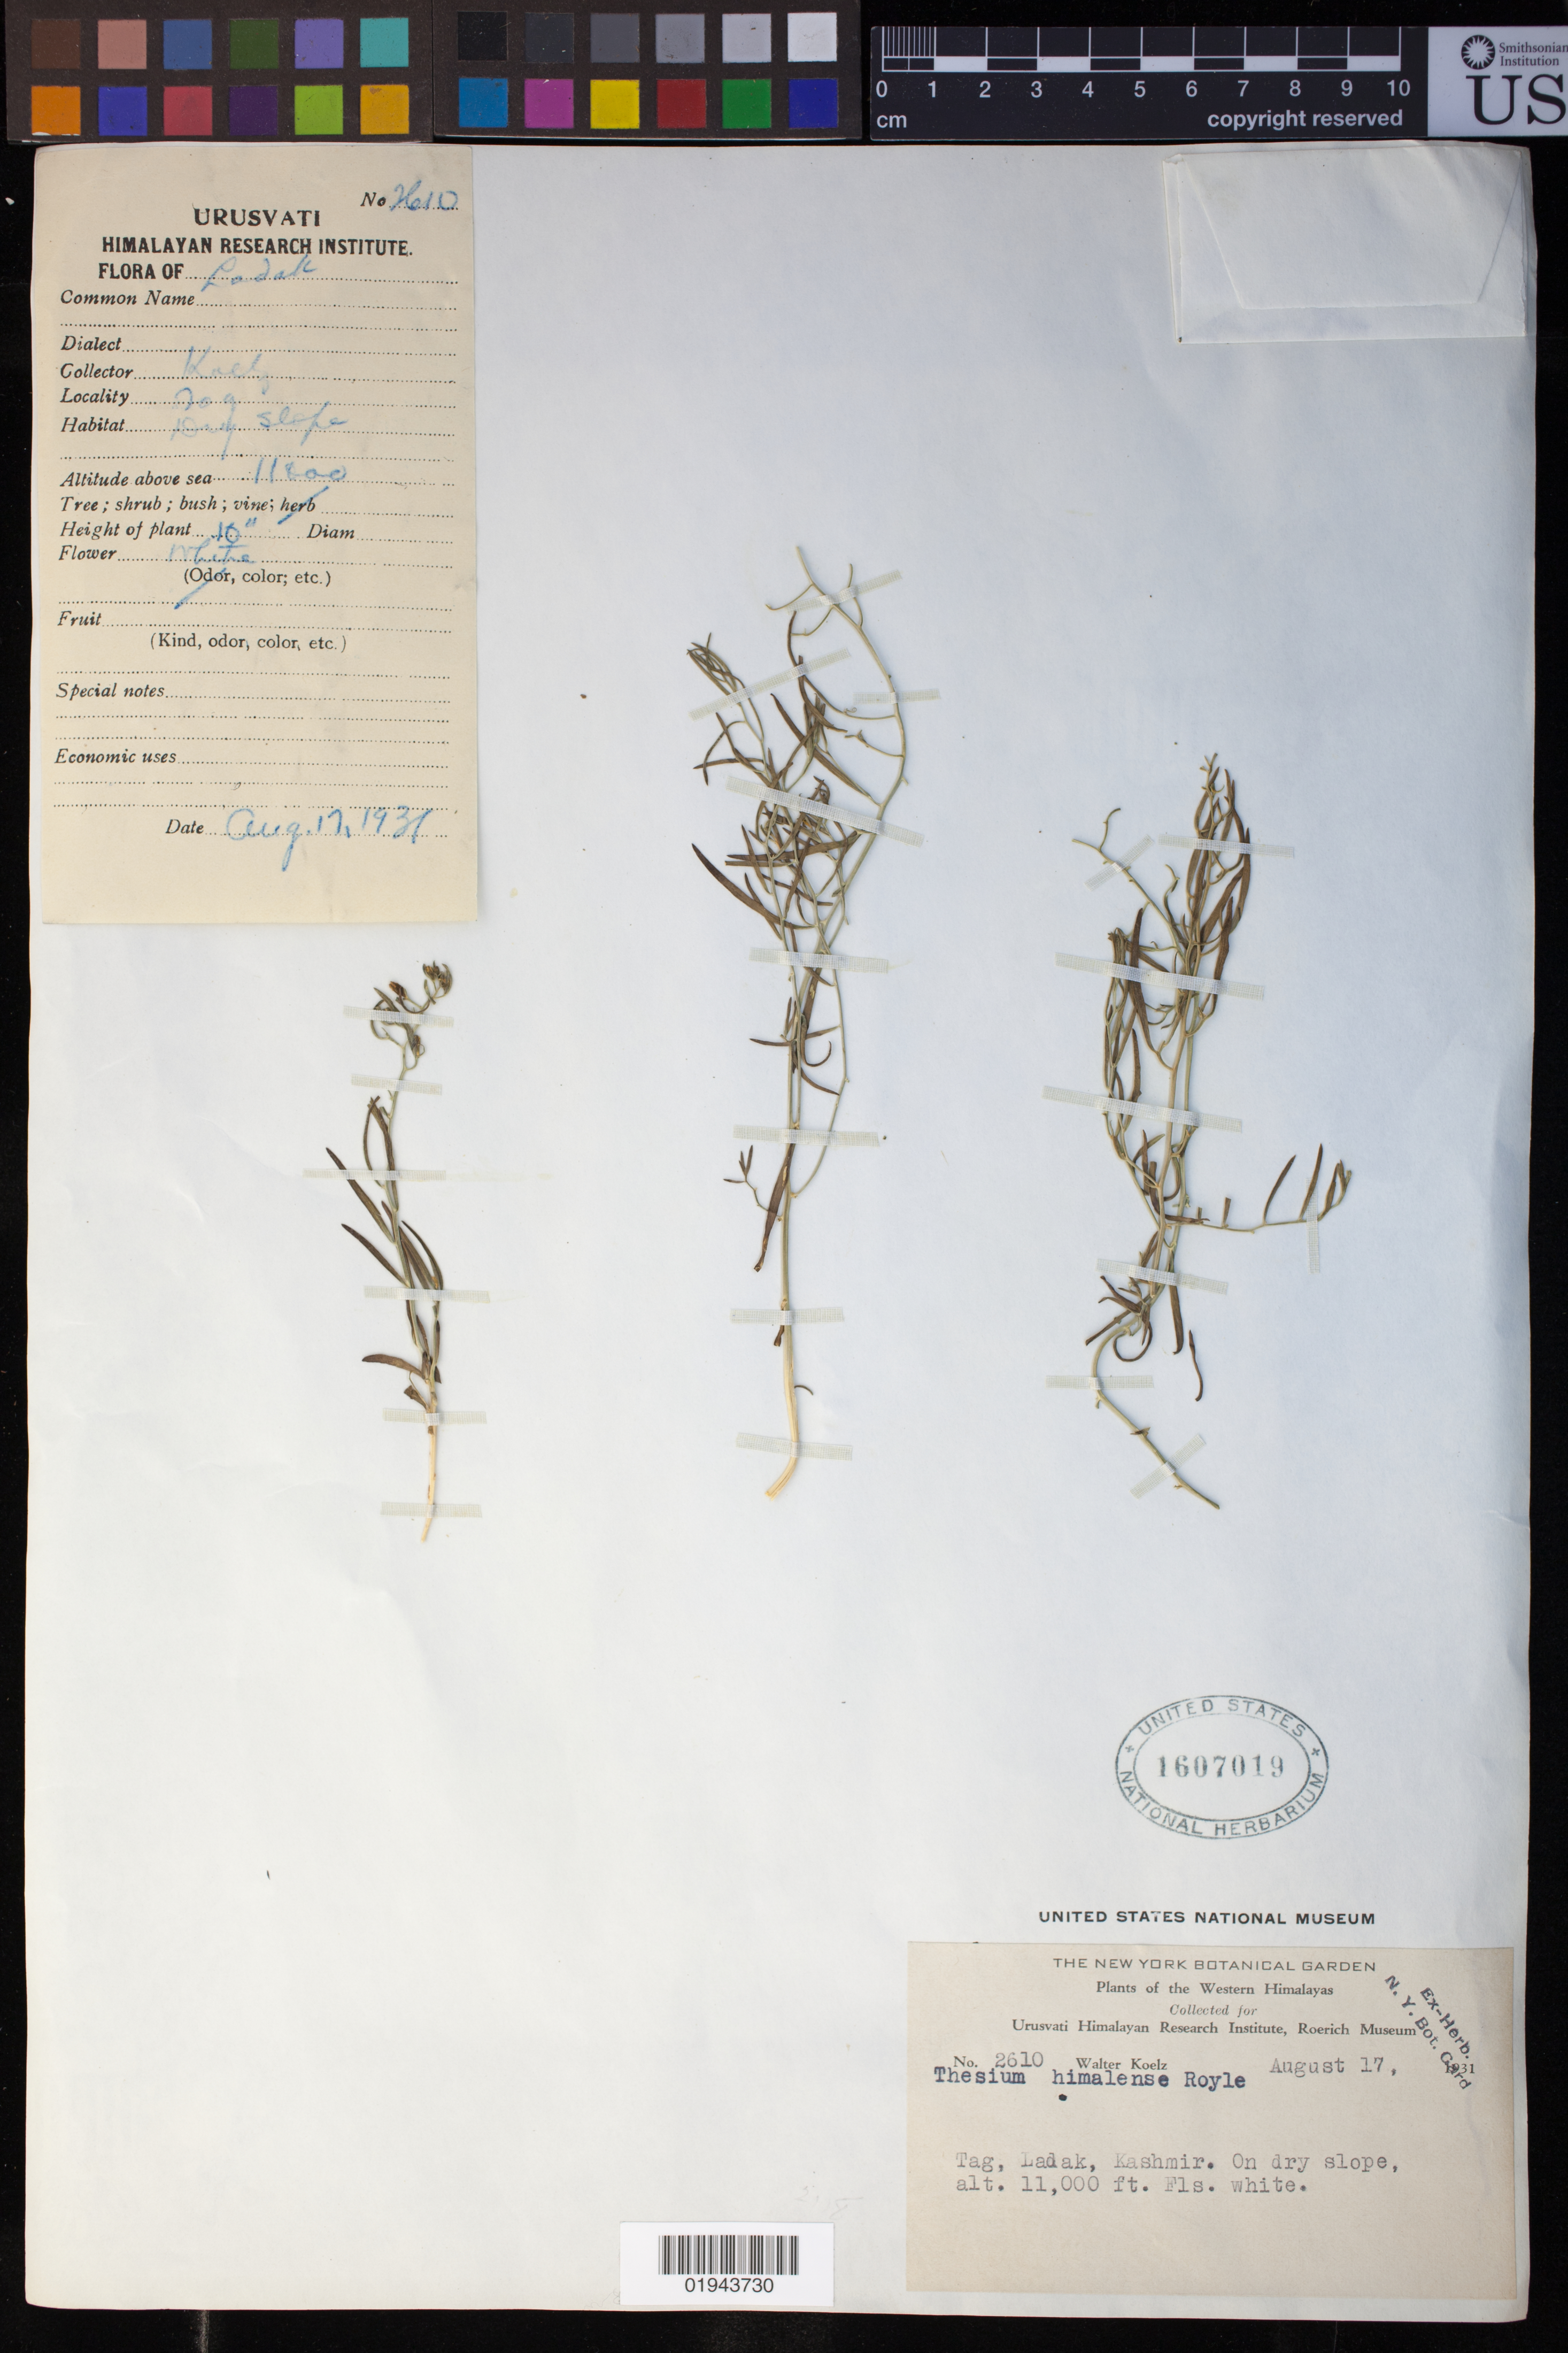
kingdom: Plantae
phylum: Tracheophyta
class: Magnoliopsida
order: Santalales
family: Thesiaceae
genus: Thesium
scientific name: Thesium himalense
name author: Royle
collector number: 2610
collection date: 1931-08-17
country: India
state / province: Ladakh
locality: Tag, Ladak, Kashmir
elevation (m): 3353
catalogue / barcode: US 1607019